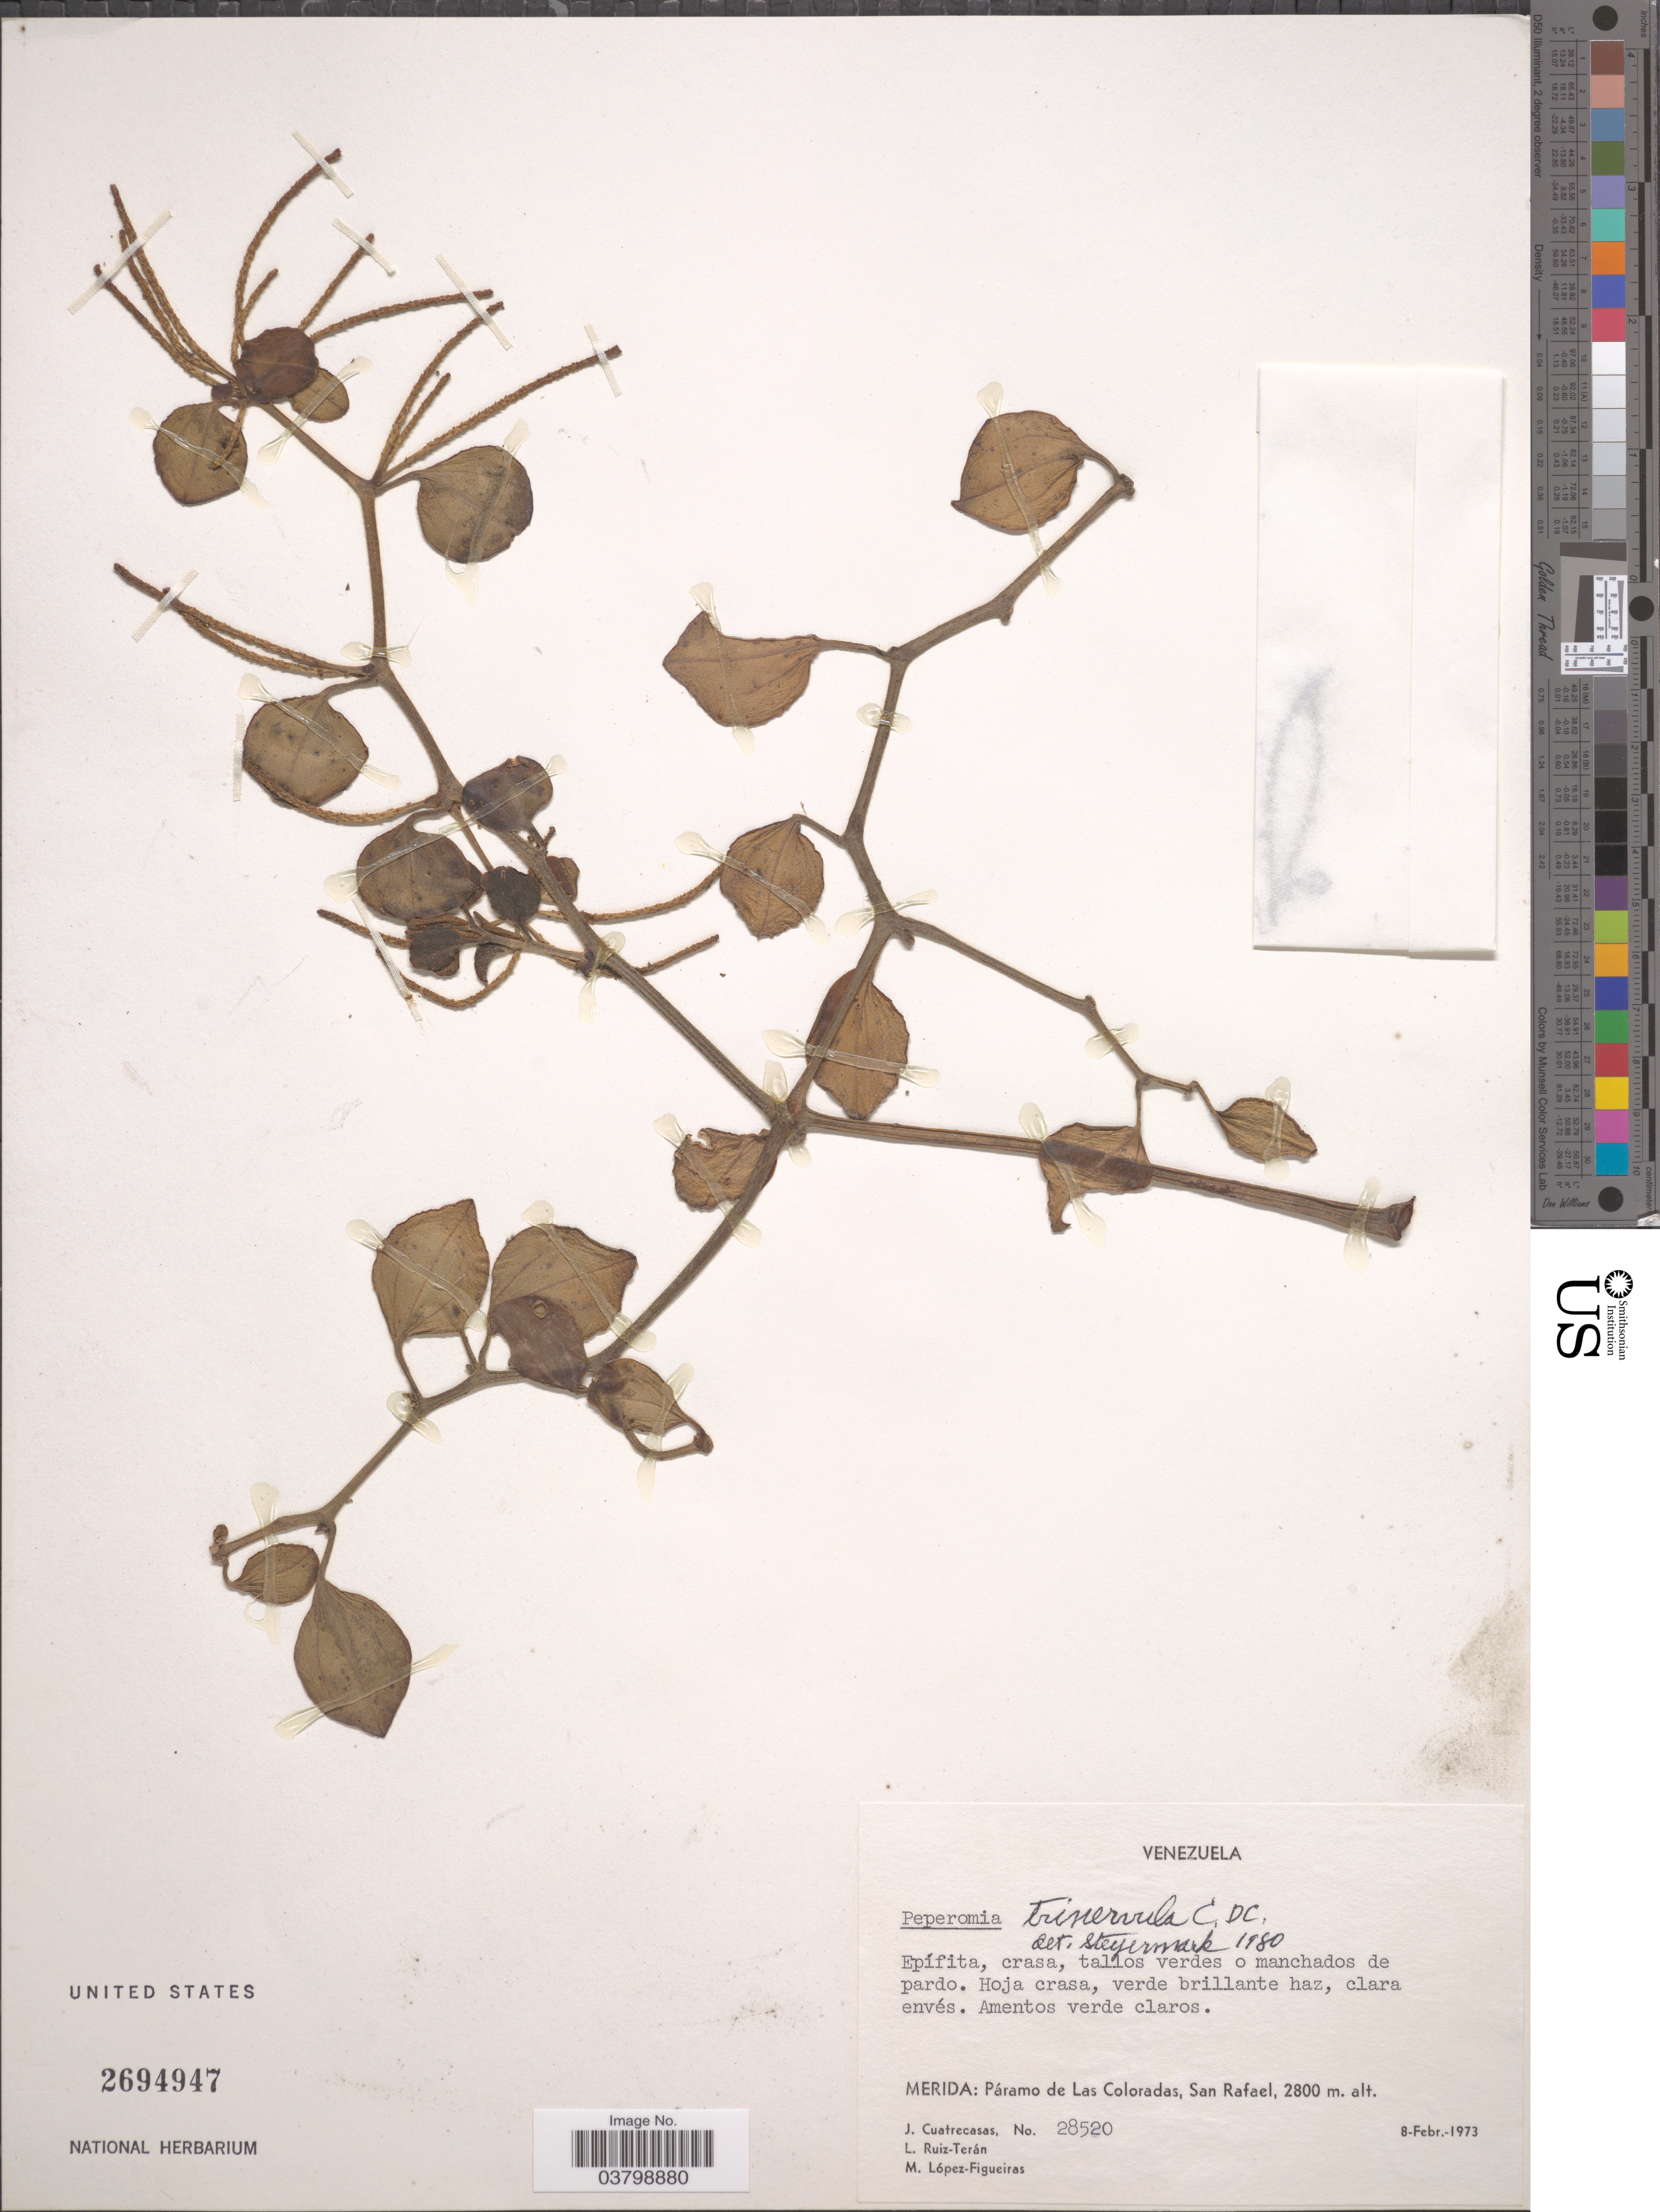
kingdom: Plantae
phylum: Tracheophyta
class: Magnoliopsida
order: Piperales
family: Piperaceae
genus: Peperomia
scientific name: Peperomia trinervula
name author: C. DC.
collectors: J. Cuatrecasas, L. E. Ruíz-Terán & M. López Figueiras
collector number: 28520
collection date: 1973-02-08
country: Venezuela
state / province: Merida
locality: Páramo de Las Coloradas, San Rafael.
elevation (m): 2800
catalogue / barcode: US 2694947